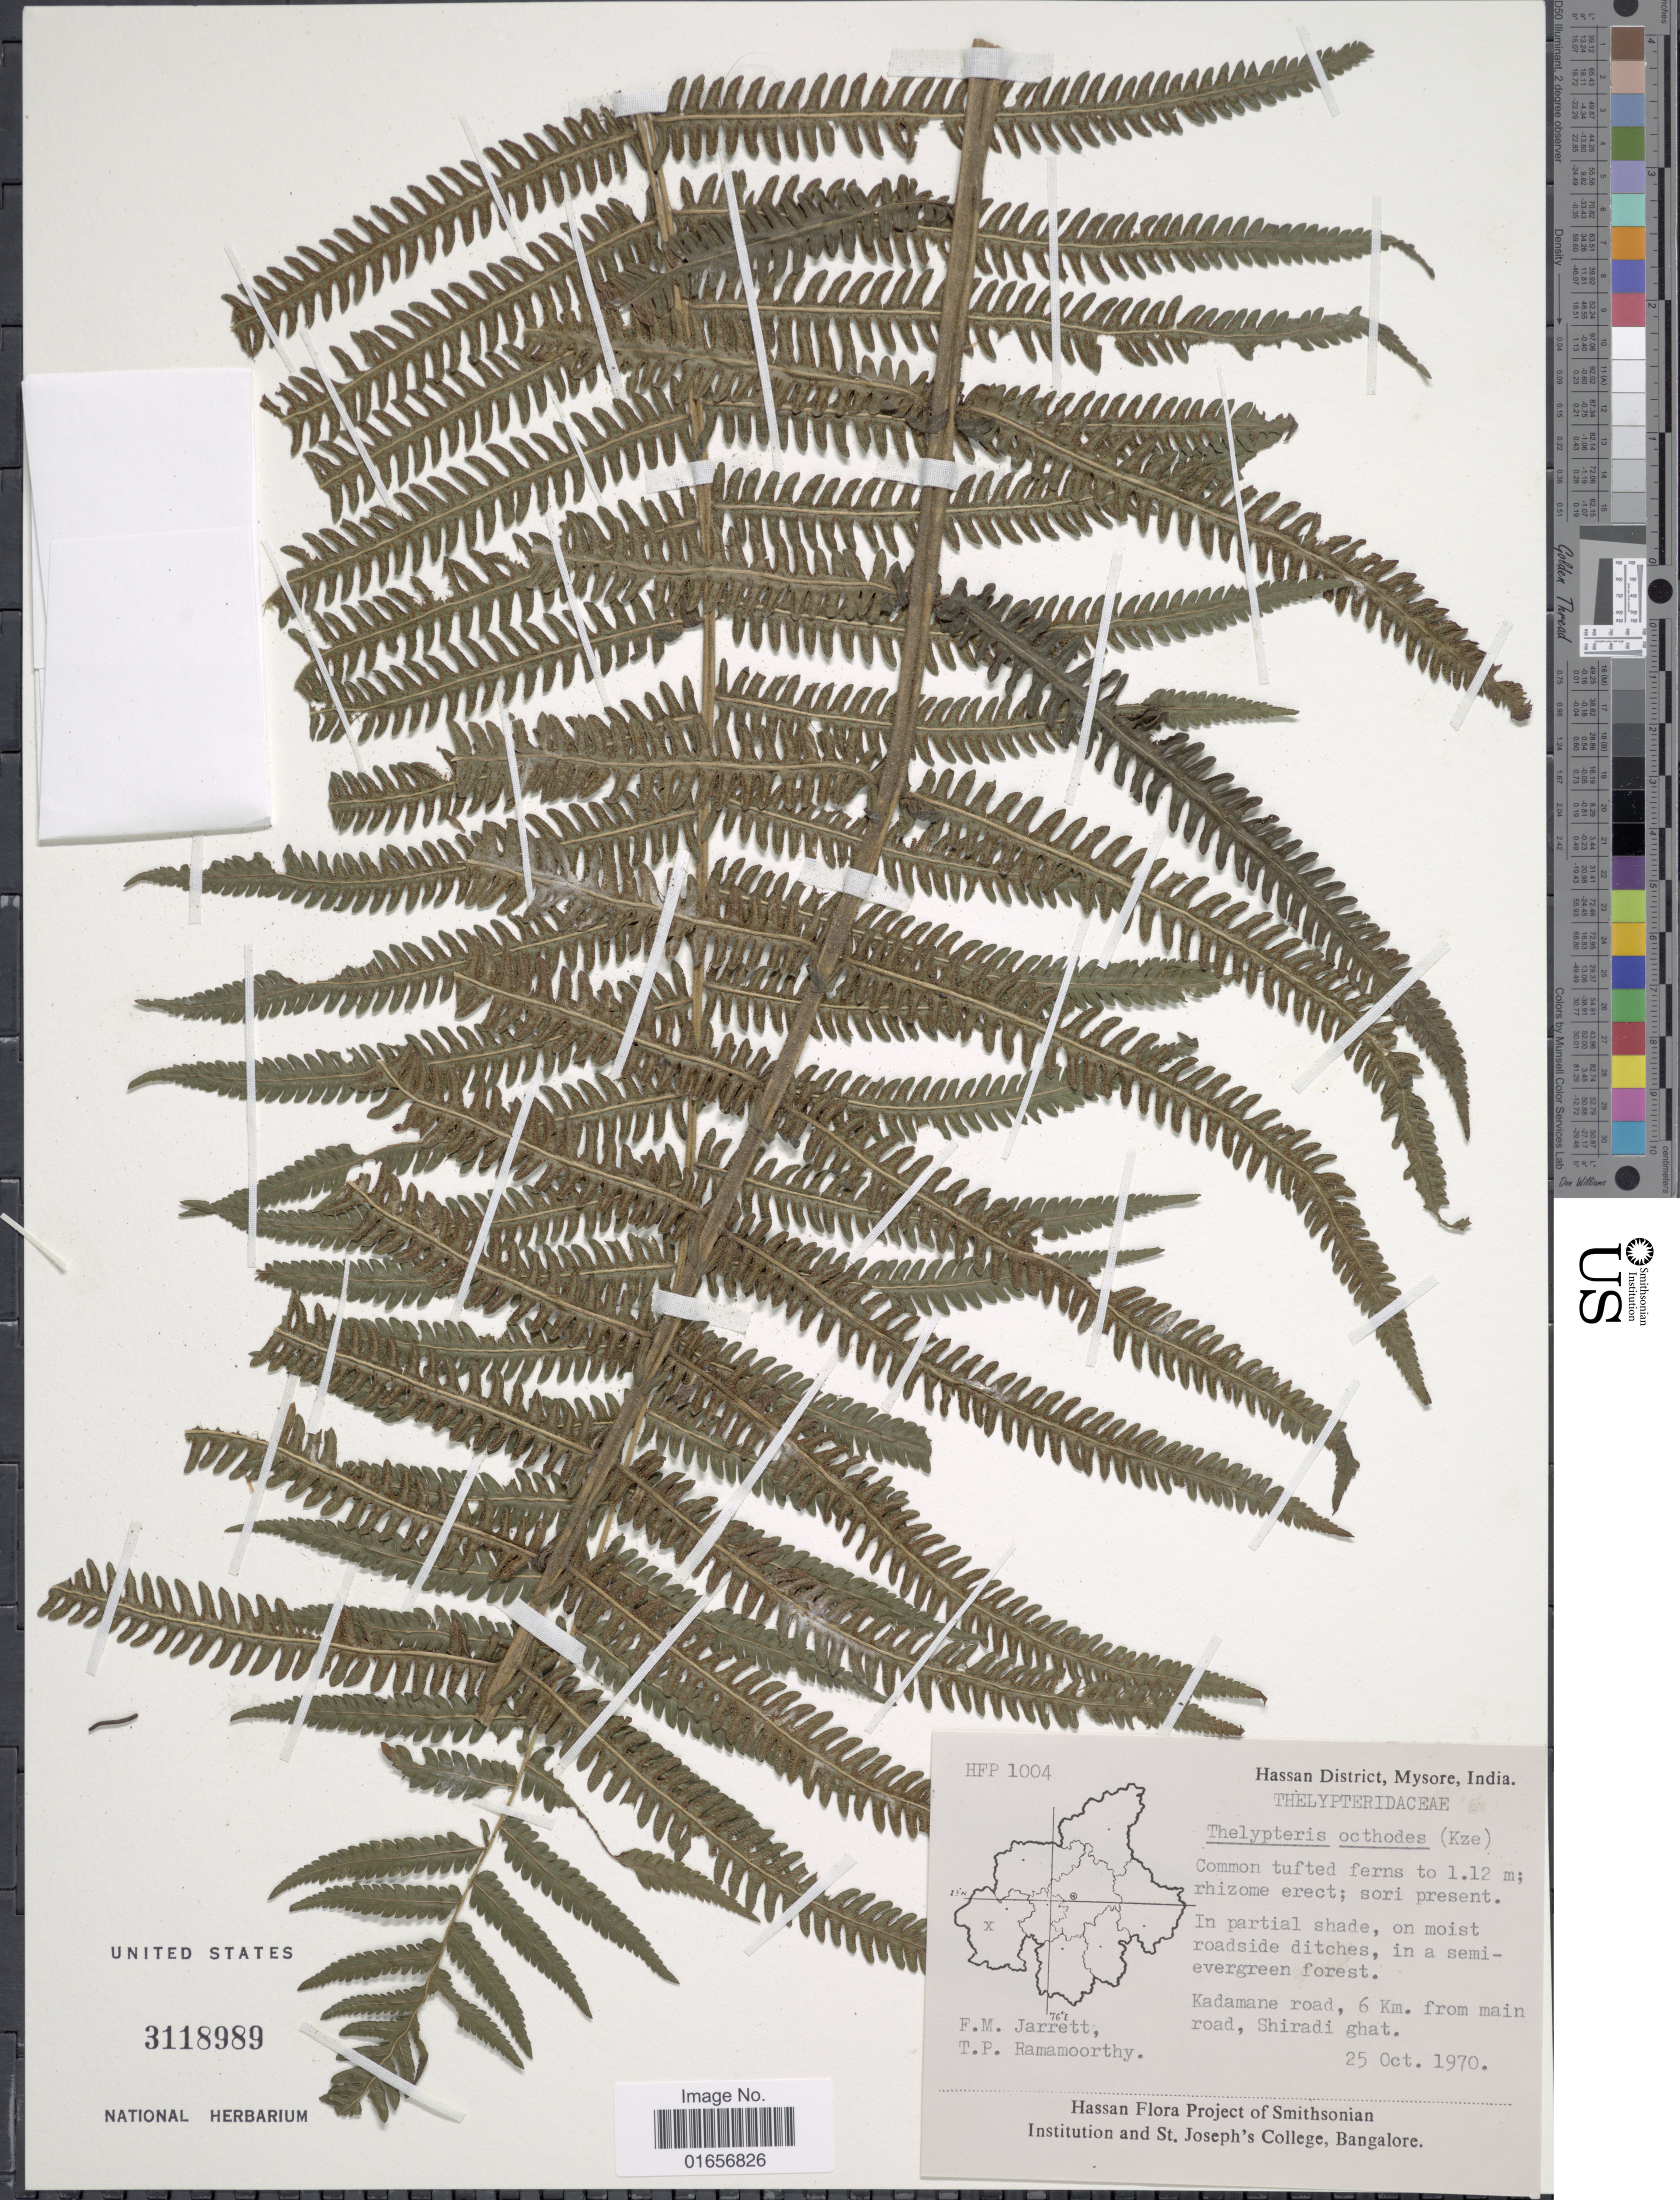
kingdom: Plantae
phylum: Tracheophyta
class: Polypodiopsida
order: Polypodiales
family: Thelypteridaceae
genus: Pseudocyclosorus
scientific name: Pseudocyclosorus ochthodes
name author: (Kunze) Holttum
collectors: F. M. Jarrett & T. P. Ramamoorthy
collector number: HFP 1004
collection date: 1970-10-25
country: India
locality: Hassan District, Mysore, Kadamane road, 6 km. from main road, Shiradi ghat.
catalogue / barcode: US 3118989